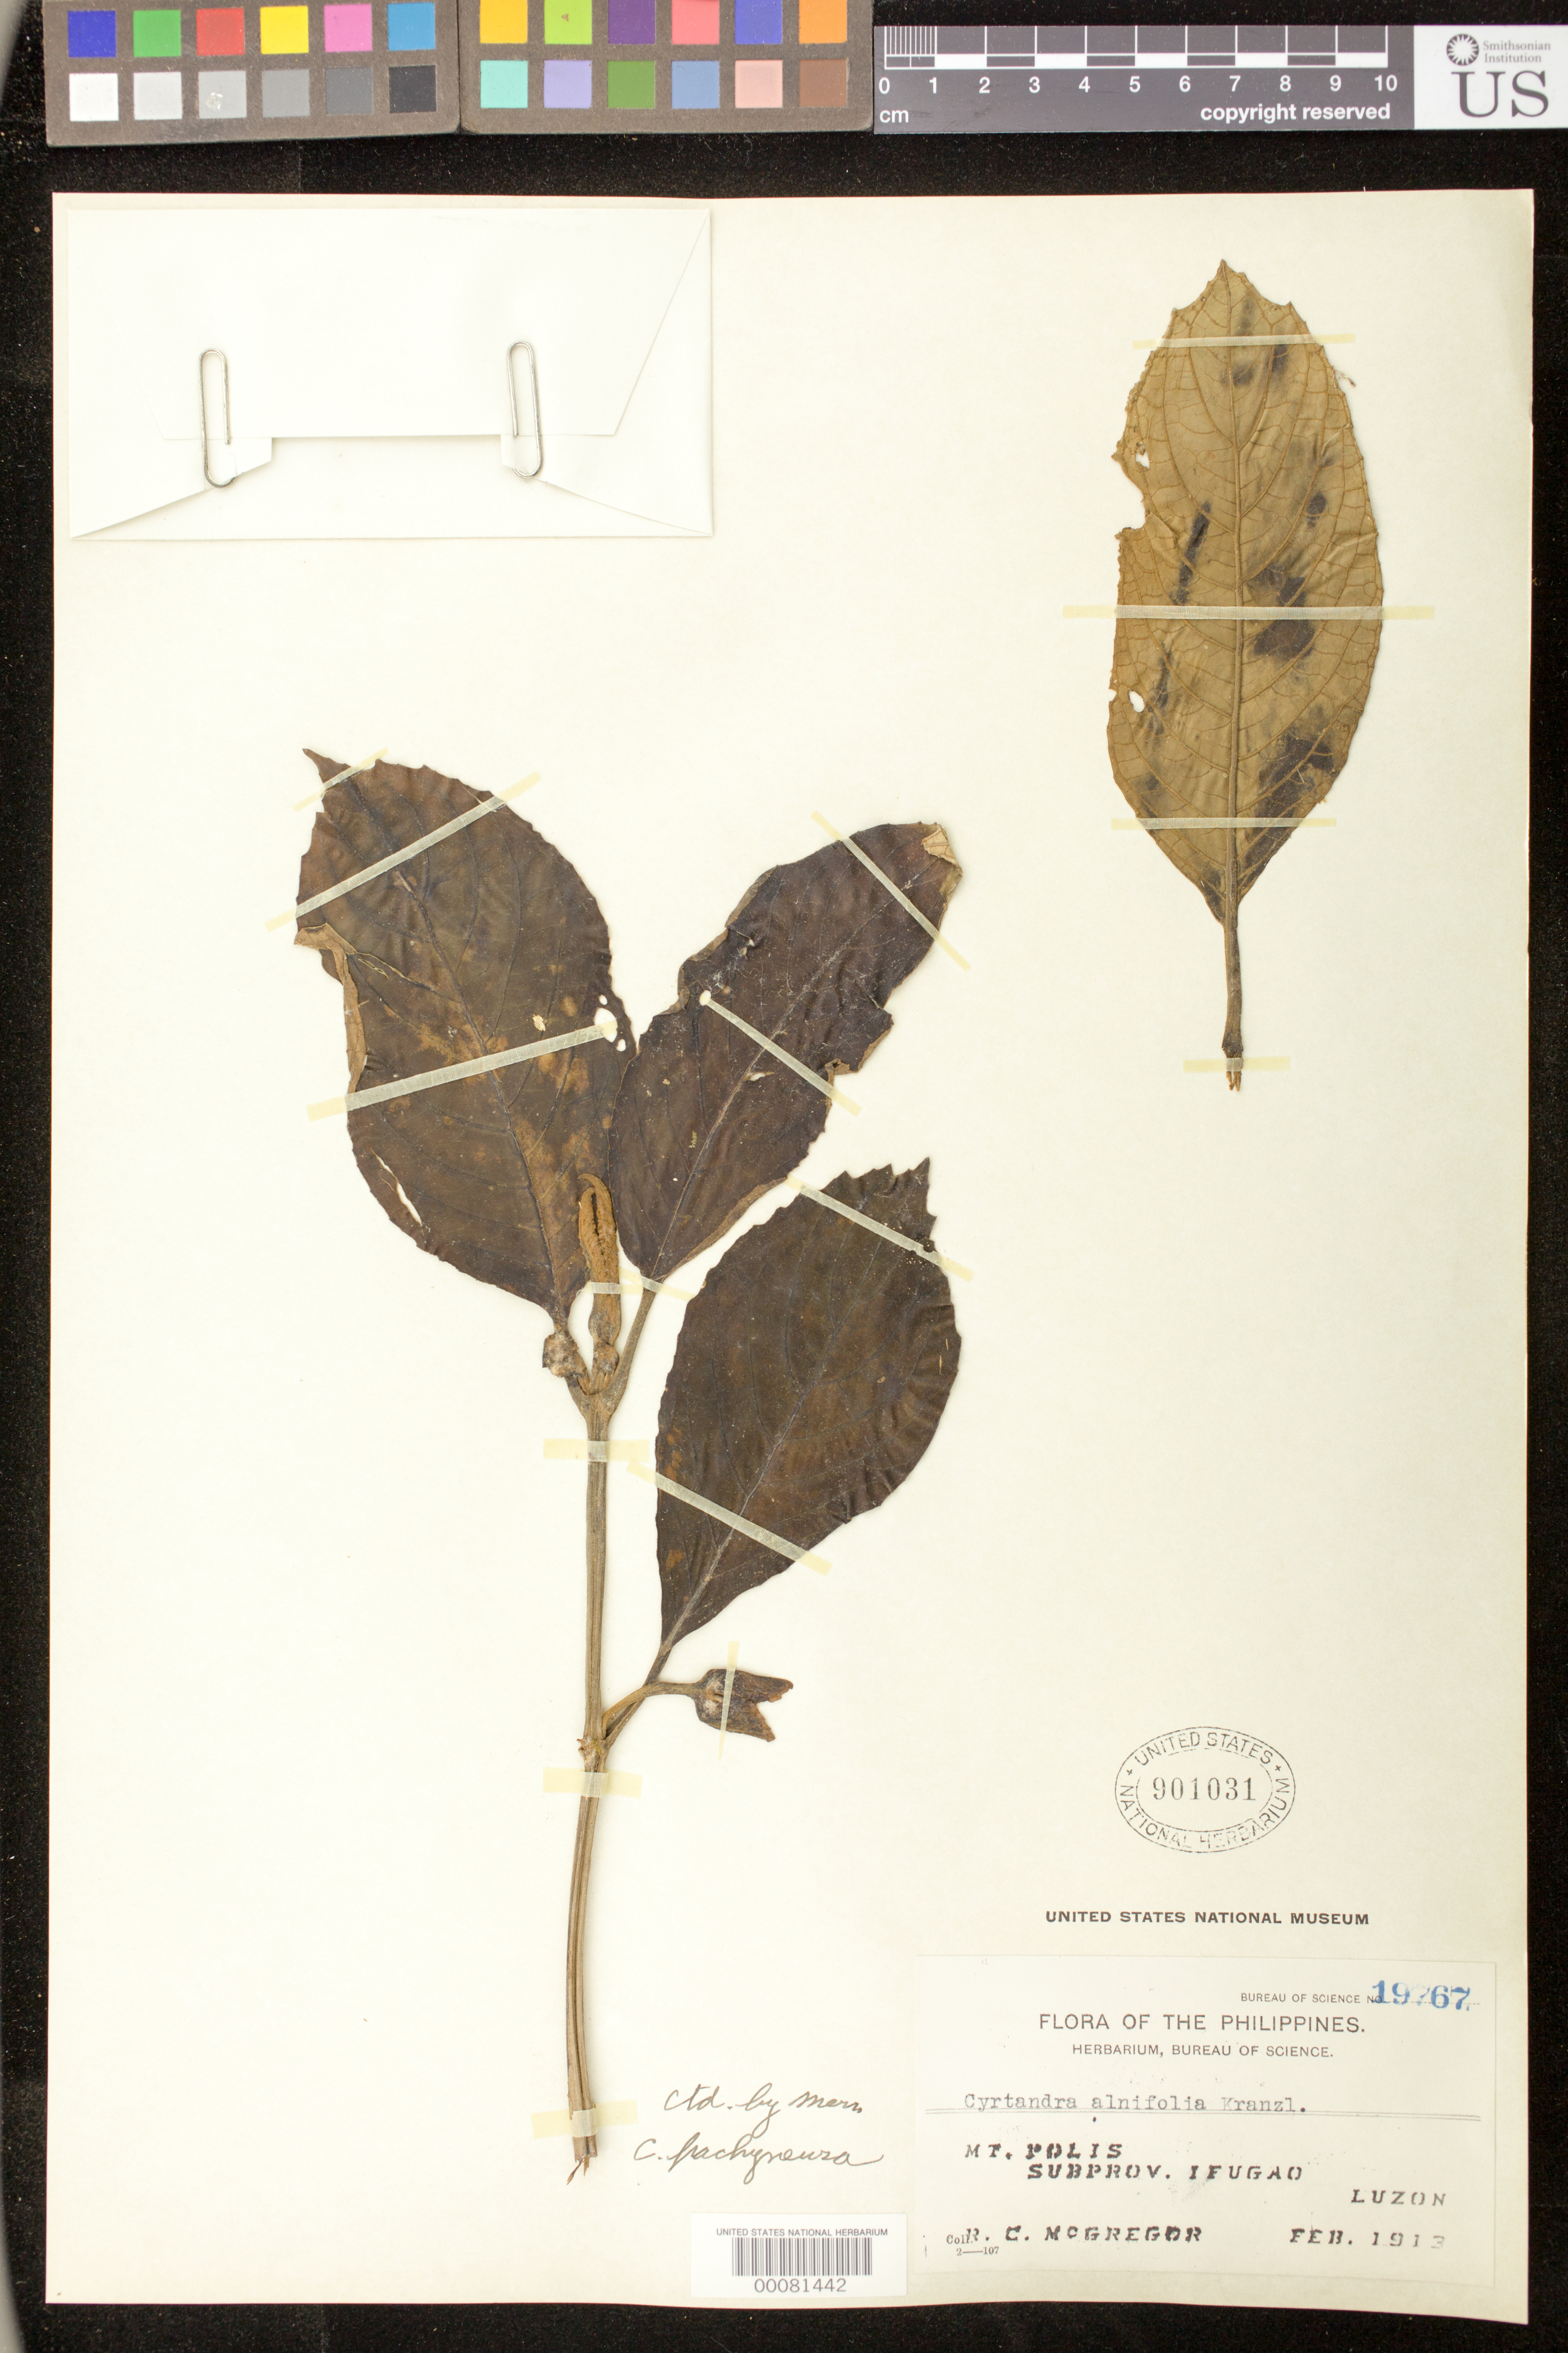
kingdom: Plantae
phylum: Tracheophyta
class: Magnoliopsida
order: Lamiales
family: Gesneriaceae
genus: Cyrtandra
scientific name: Cyrtandra pachyneura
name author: Kraenzl.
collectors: B. McGregor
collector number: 19767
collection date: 1913-02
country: Philippines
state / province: Cordillera (Administrative Region)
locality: Mt. Polis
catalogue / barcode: US 901031